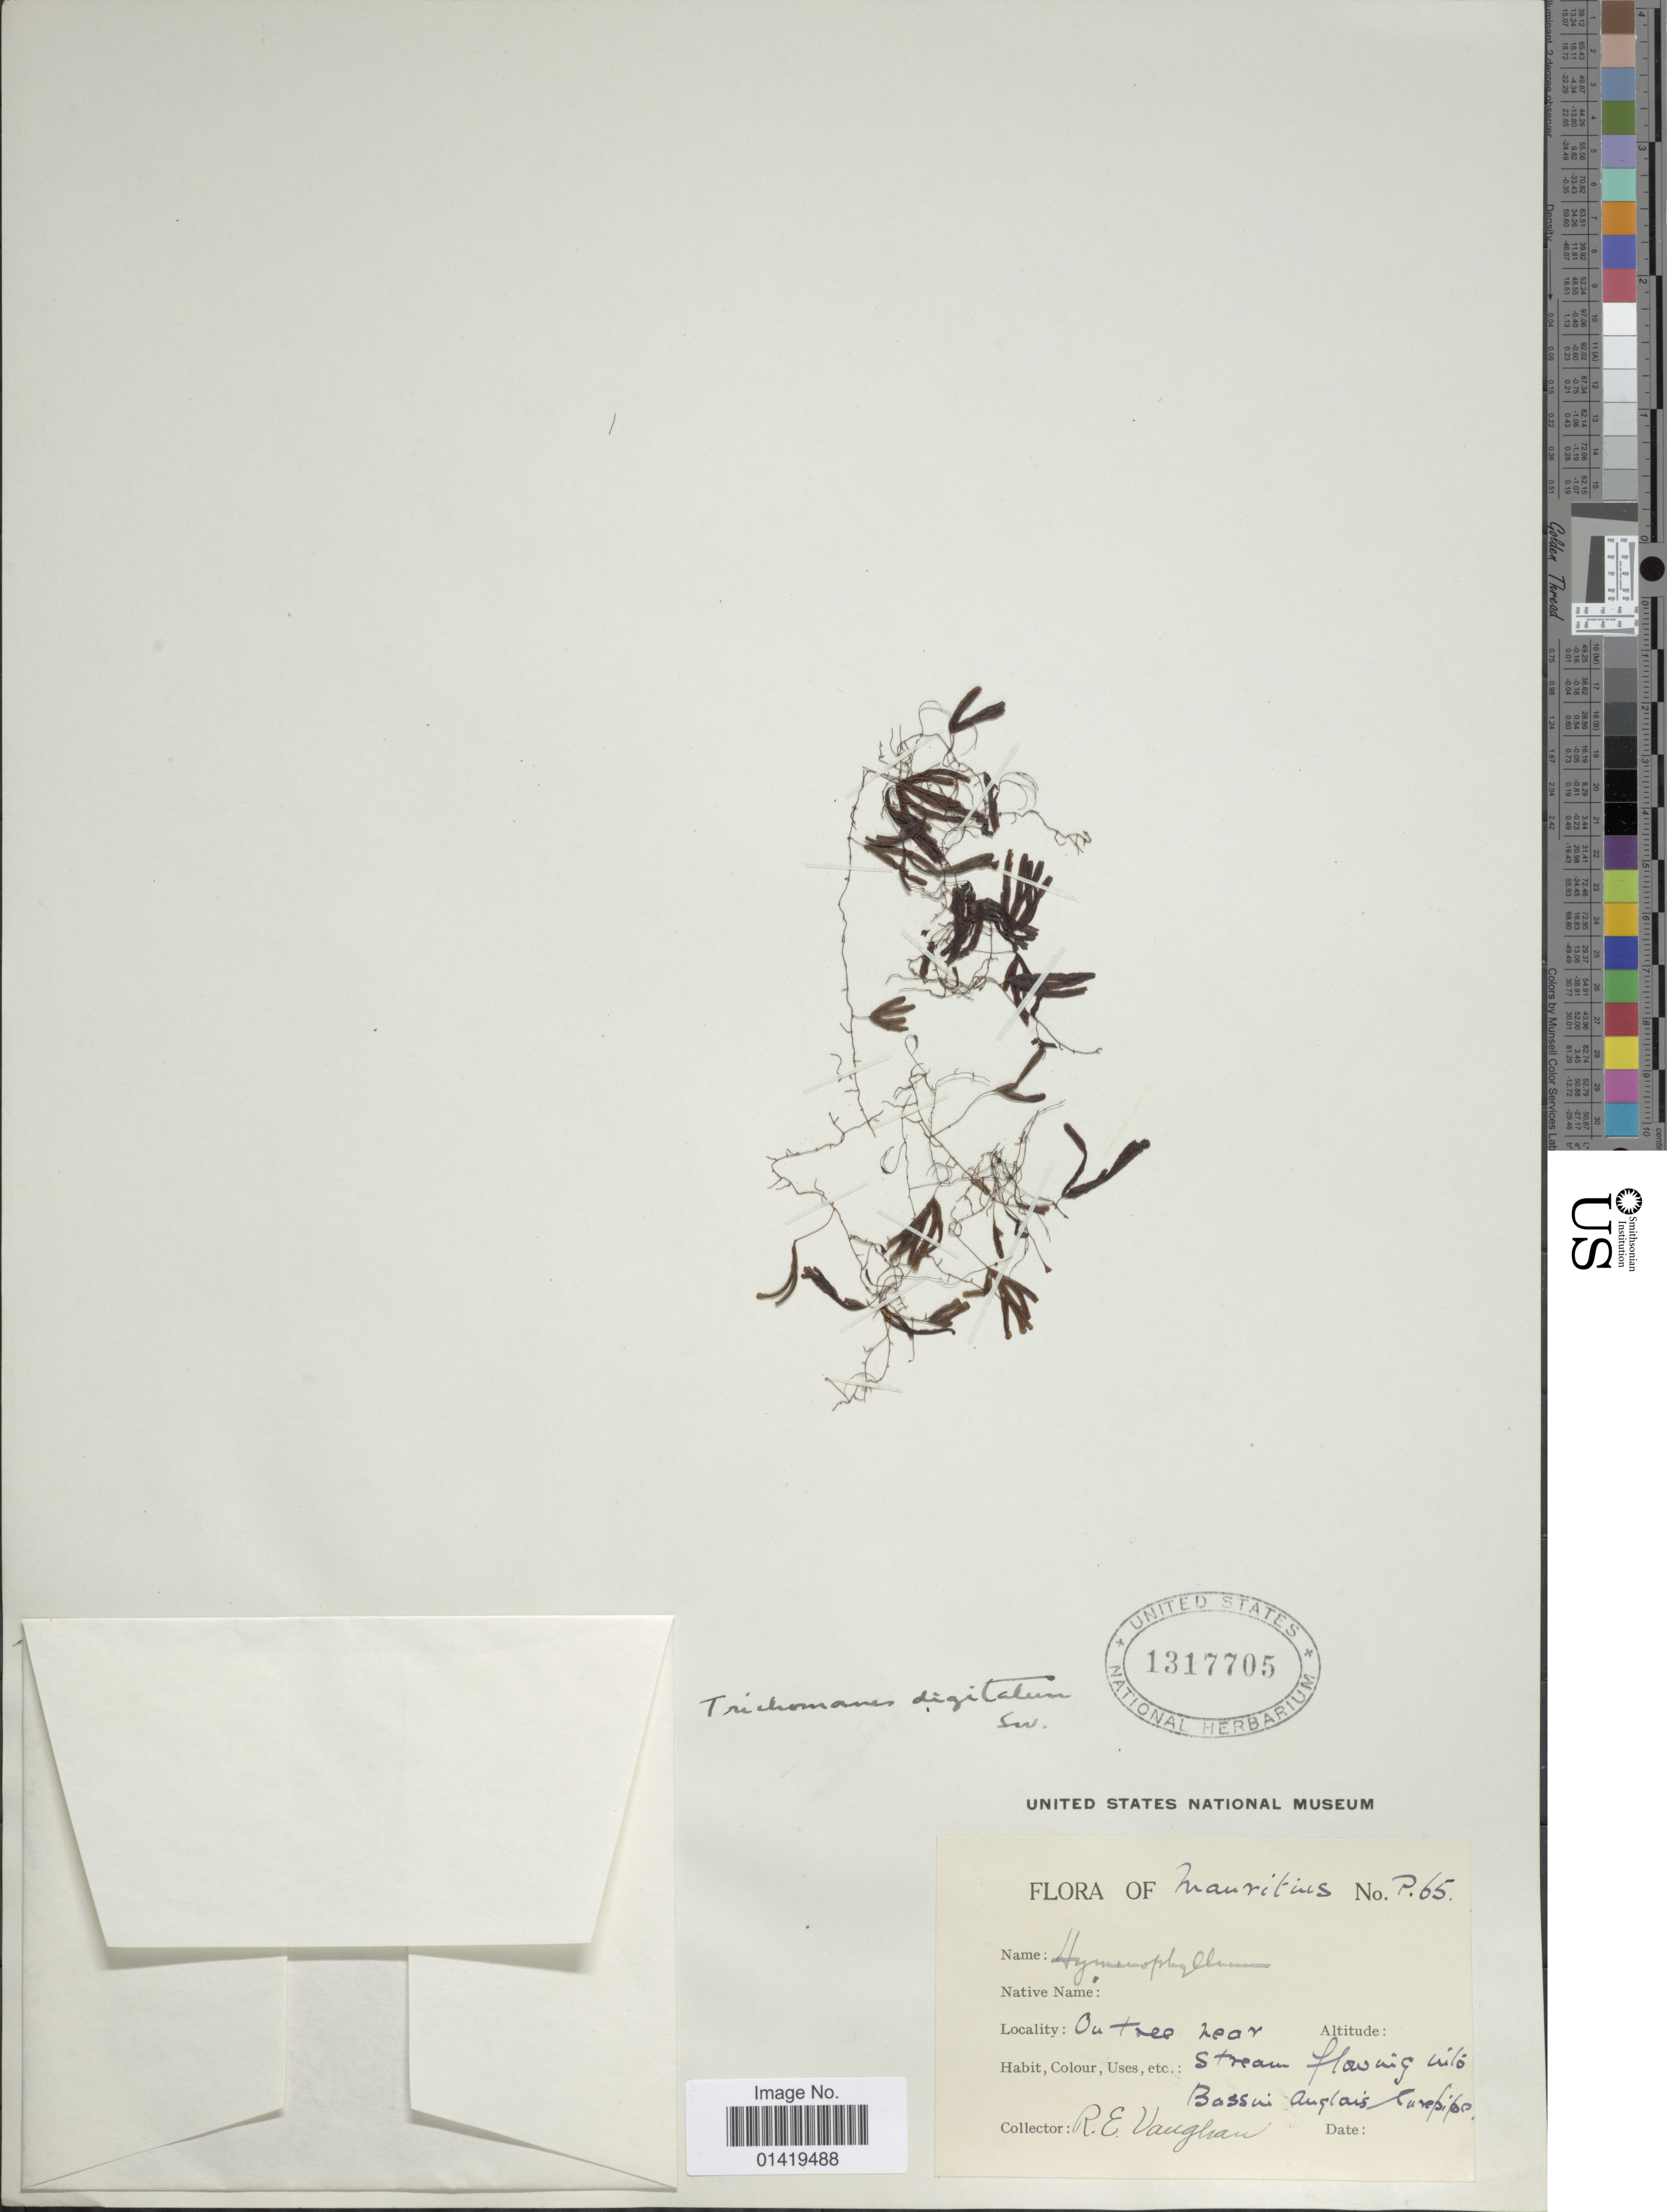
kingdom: Plantae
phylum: Tracheophyta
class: Polypodiopsida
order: Hymenophyllales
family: Hymenophyllaceae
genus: Hymenophyllum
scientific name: Hymenophyllum digitatum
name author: (Sw.) Fosberg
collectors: R. Vaughan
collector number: P65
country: Mauritius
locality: Mauritius on tree near stream flowing milo [interpreted]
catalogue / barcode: US 1317705